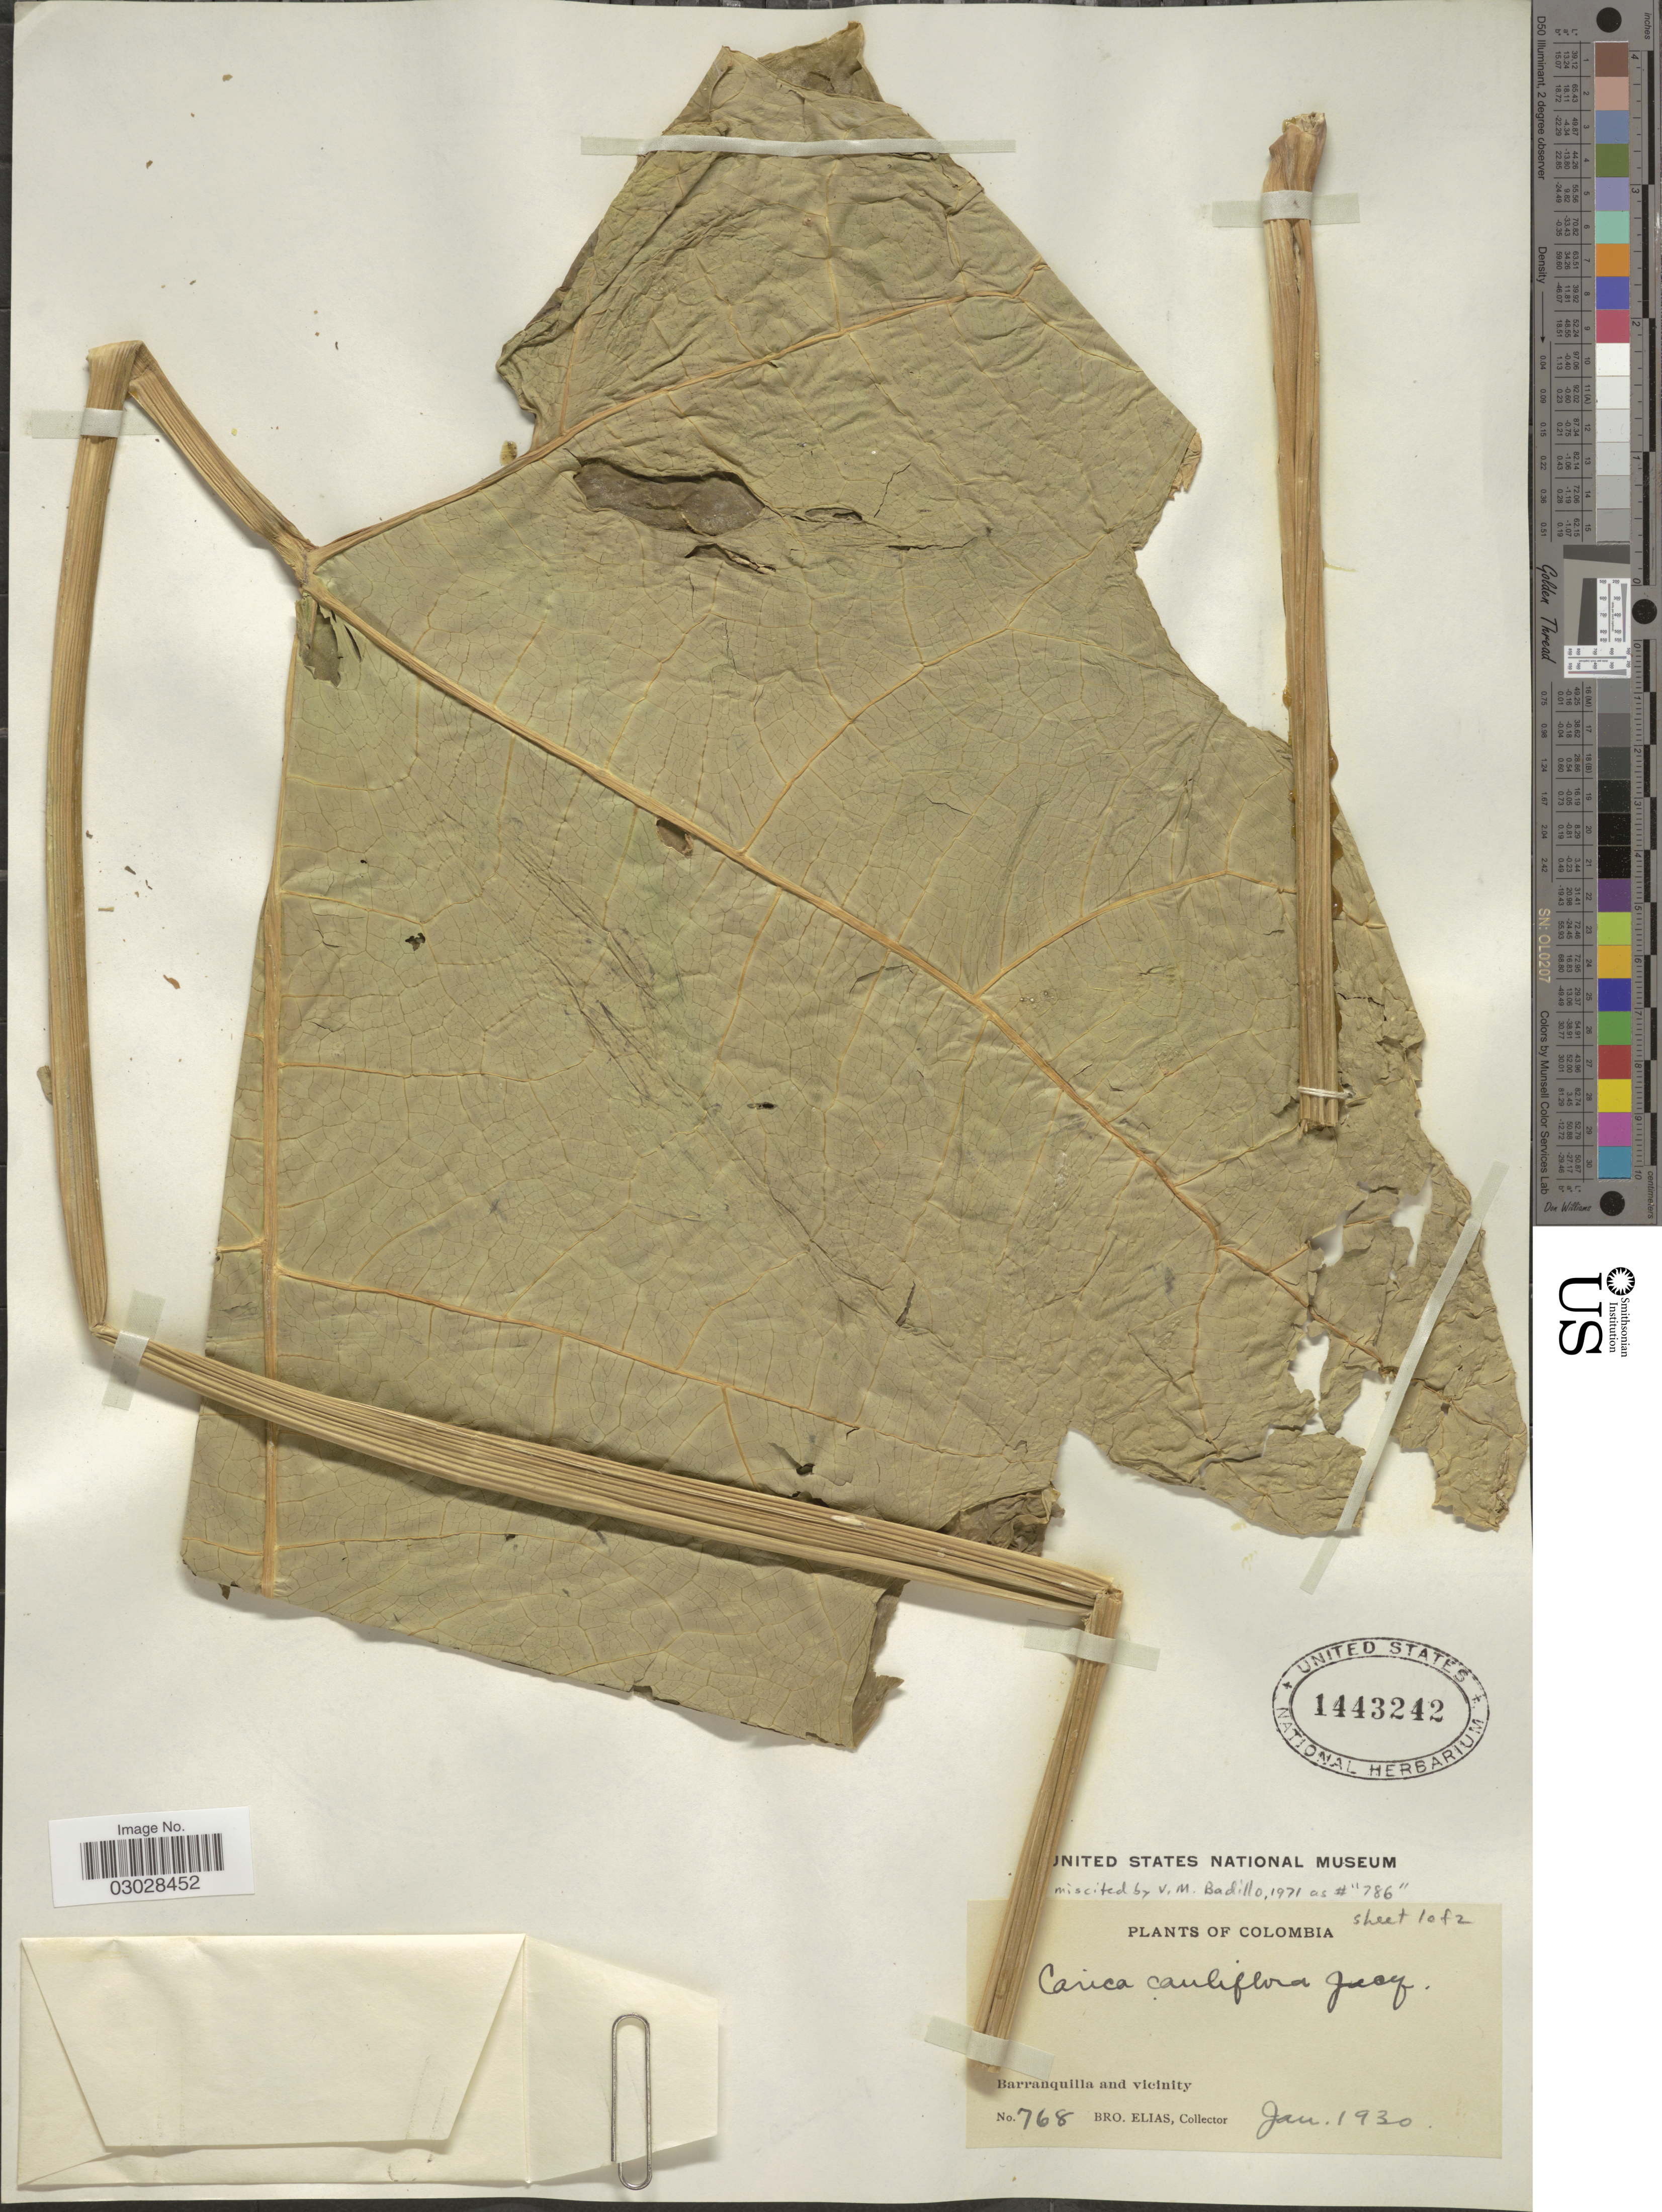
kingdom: Plantae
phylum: Tracheophyta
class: Magnoliopsida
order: Brassicales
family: Caricaceae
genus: Vasconcellea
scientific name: Vasconcellea cauliflora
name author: (Jacq.) A. DC.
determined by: Strong, M. T., (US), Smithsonian Institution - National Museum of Natural History (UNITED STATES)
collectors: Bro. Elias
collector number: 768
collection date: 1930-01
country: Colombia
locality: Barranquilla and vicinity.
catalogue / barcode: US 1443242